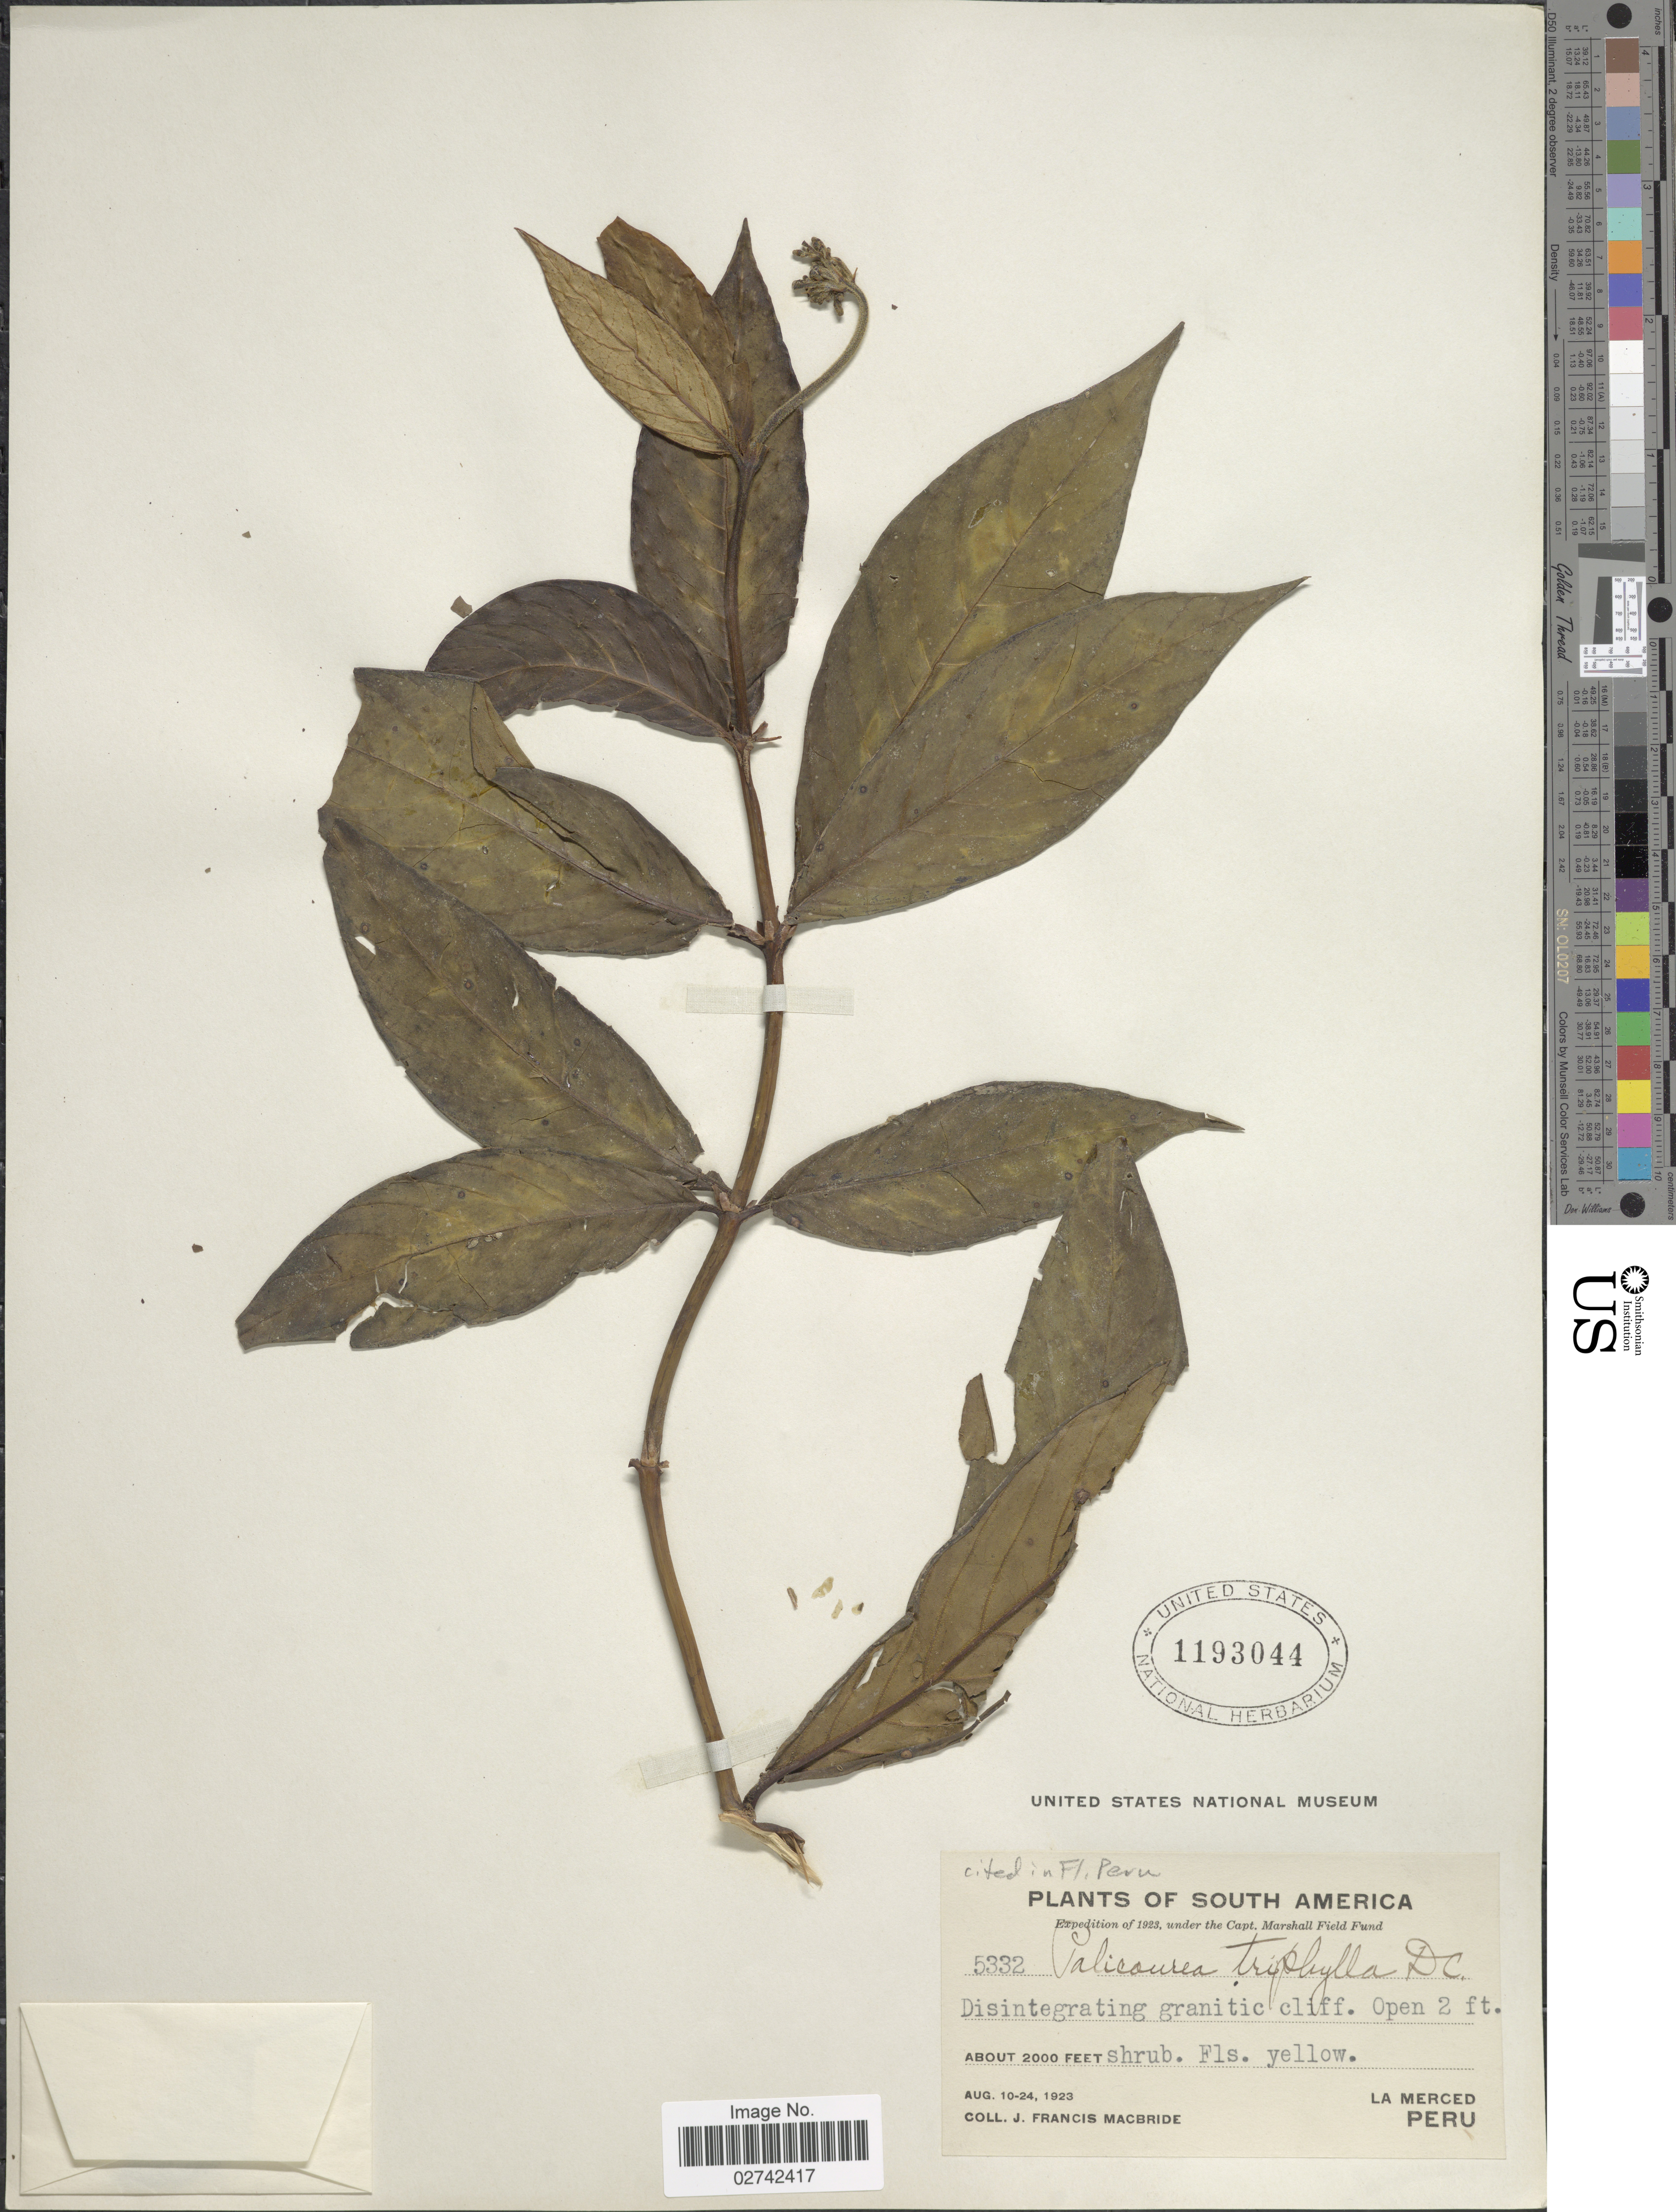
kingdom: Plantae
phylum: Tracheophyta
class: Magnoliopsida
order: Gentianales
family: Rubiaceae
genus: Palicourea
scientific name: Palicourea triphylla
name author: DC.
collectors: J. F. Macbride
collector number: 5332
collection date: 1923-08-10/1923-08-24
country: Peru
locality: La Merced.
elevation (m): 610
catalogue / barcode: US 1193044